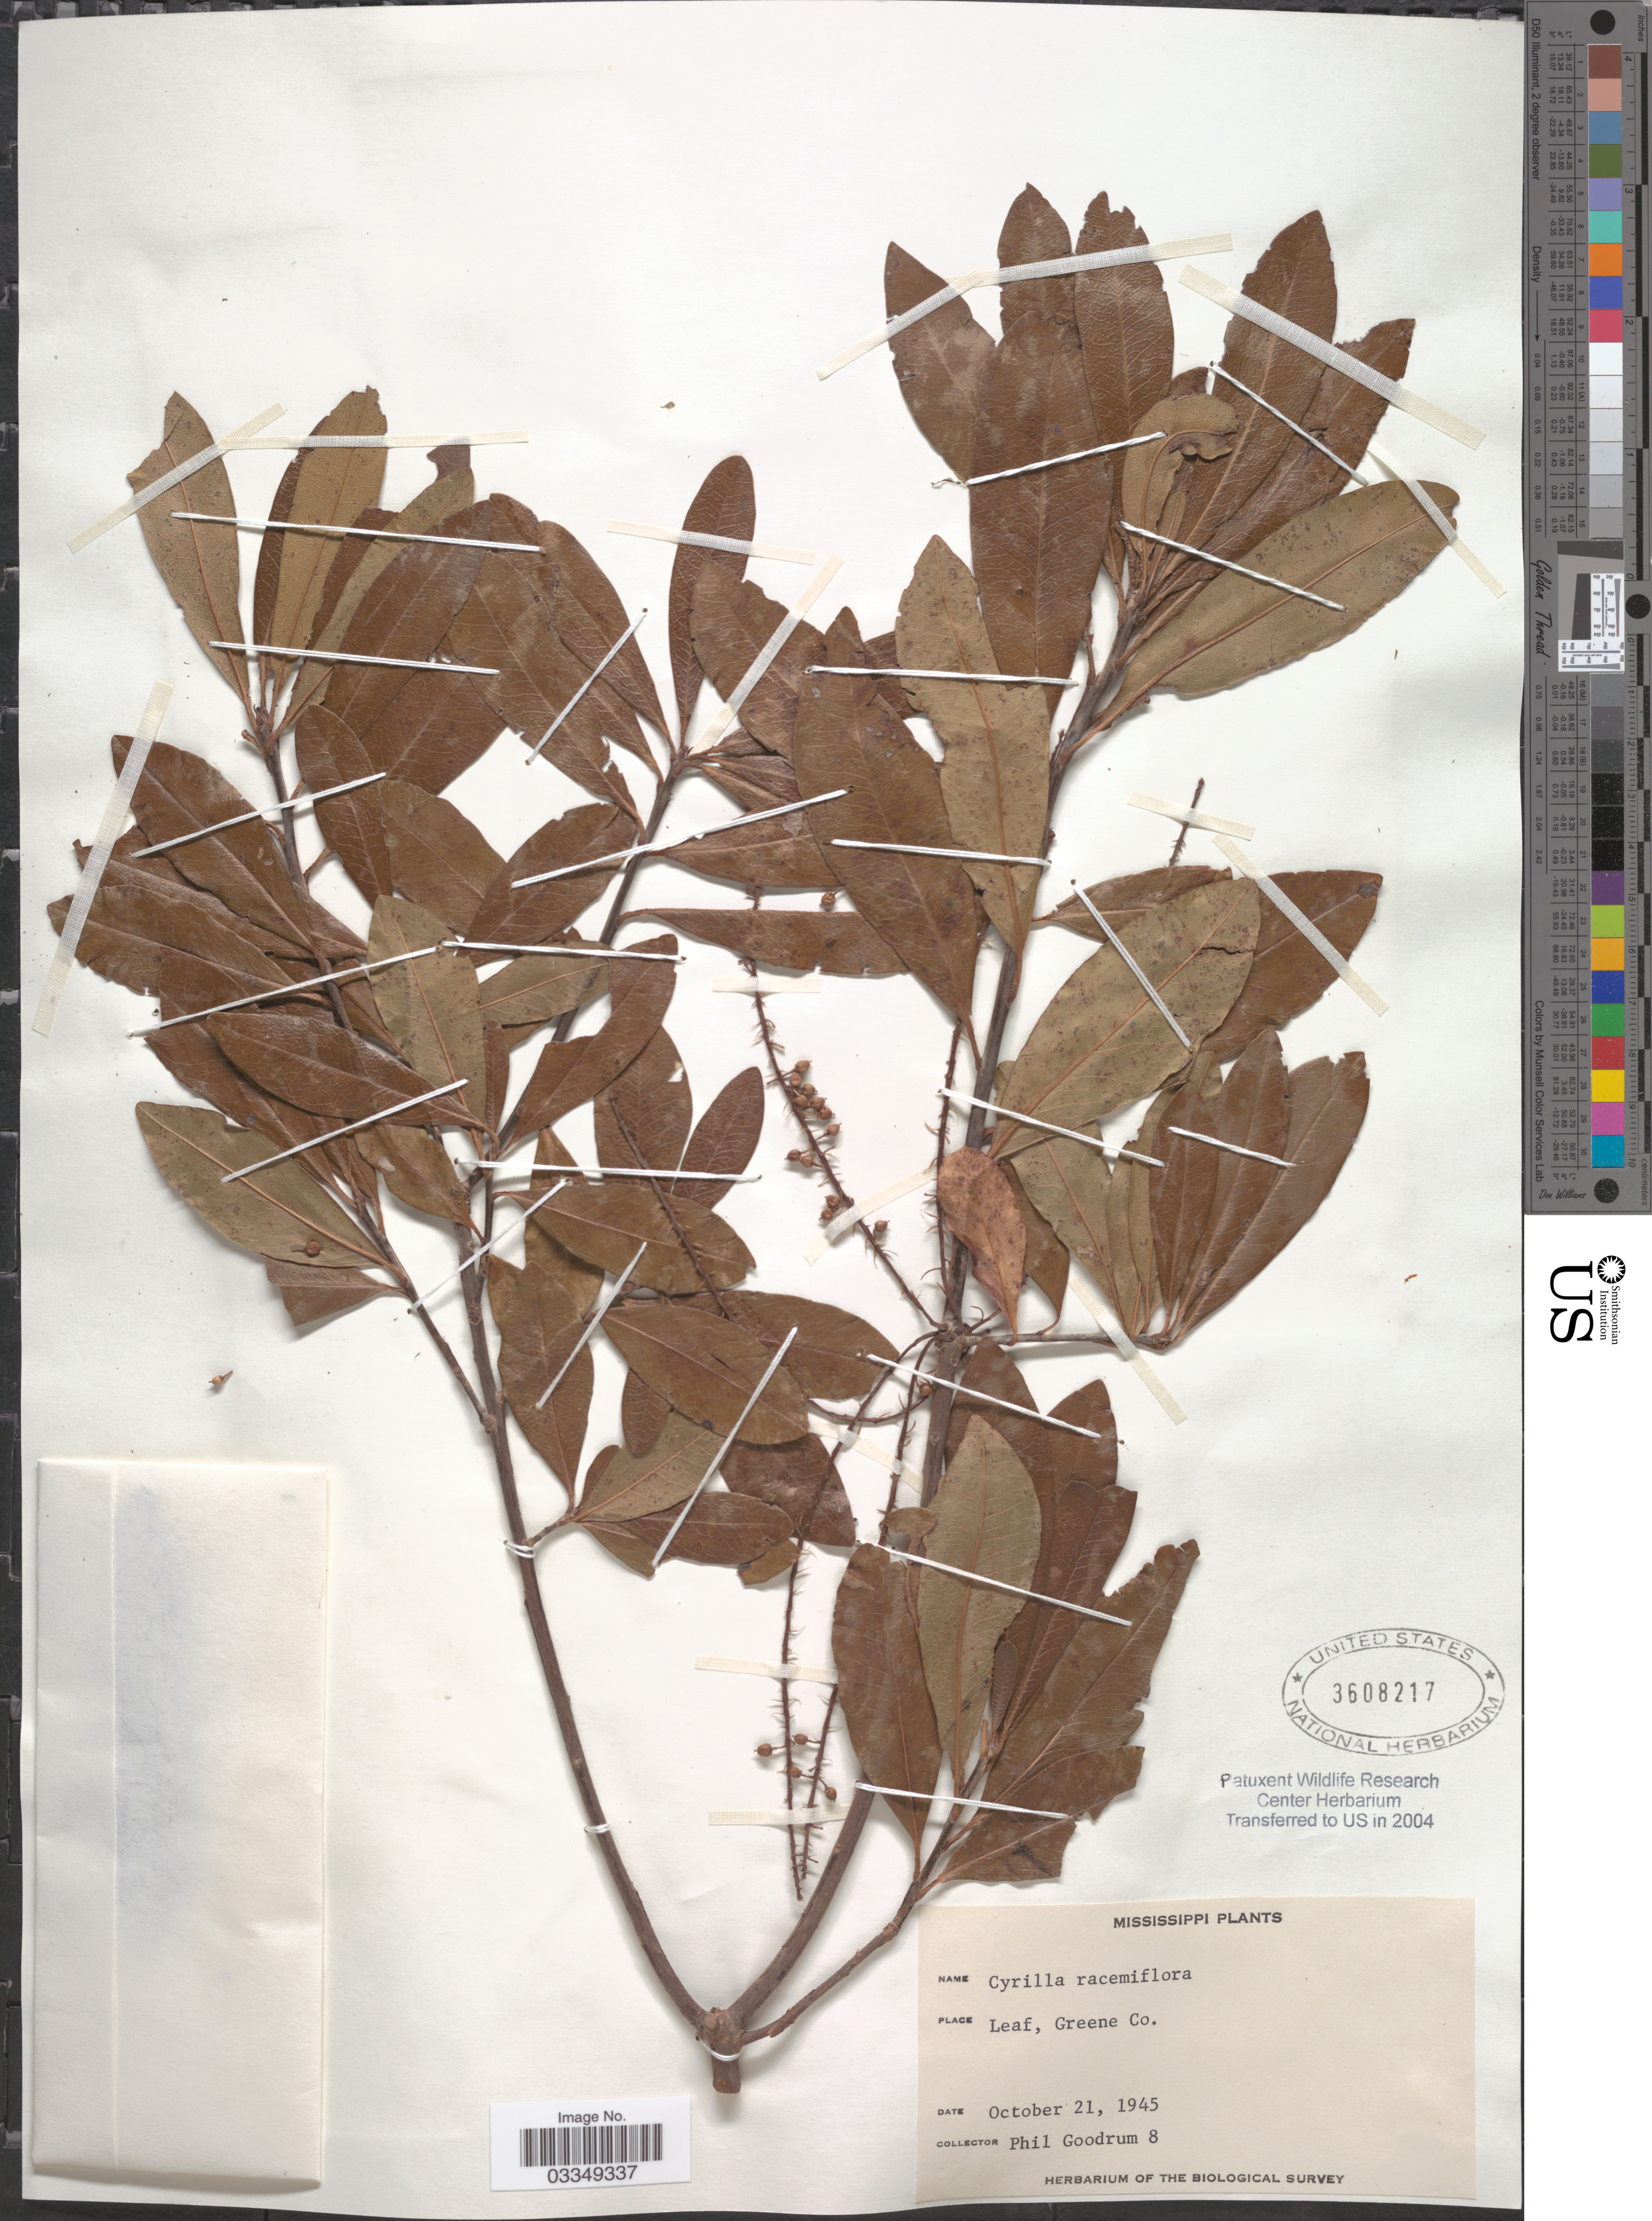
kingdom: Plantae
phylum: Tracheophyta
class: Magnoliopsida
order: Ericales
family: Cyrillaceae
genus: Cyrilla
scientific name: Cyrilla racemiflora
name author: L.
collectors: P. Goodrum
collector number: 8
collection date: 1945-10-21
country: United States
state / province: Mississippi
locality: Leaf, Greene Co.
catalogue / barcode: US 3608217